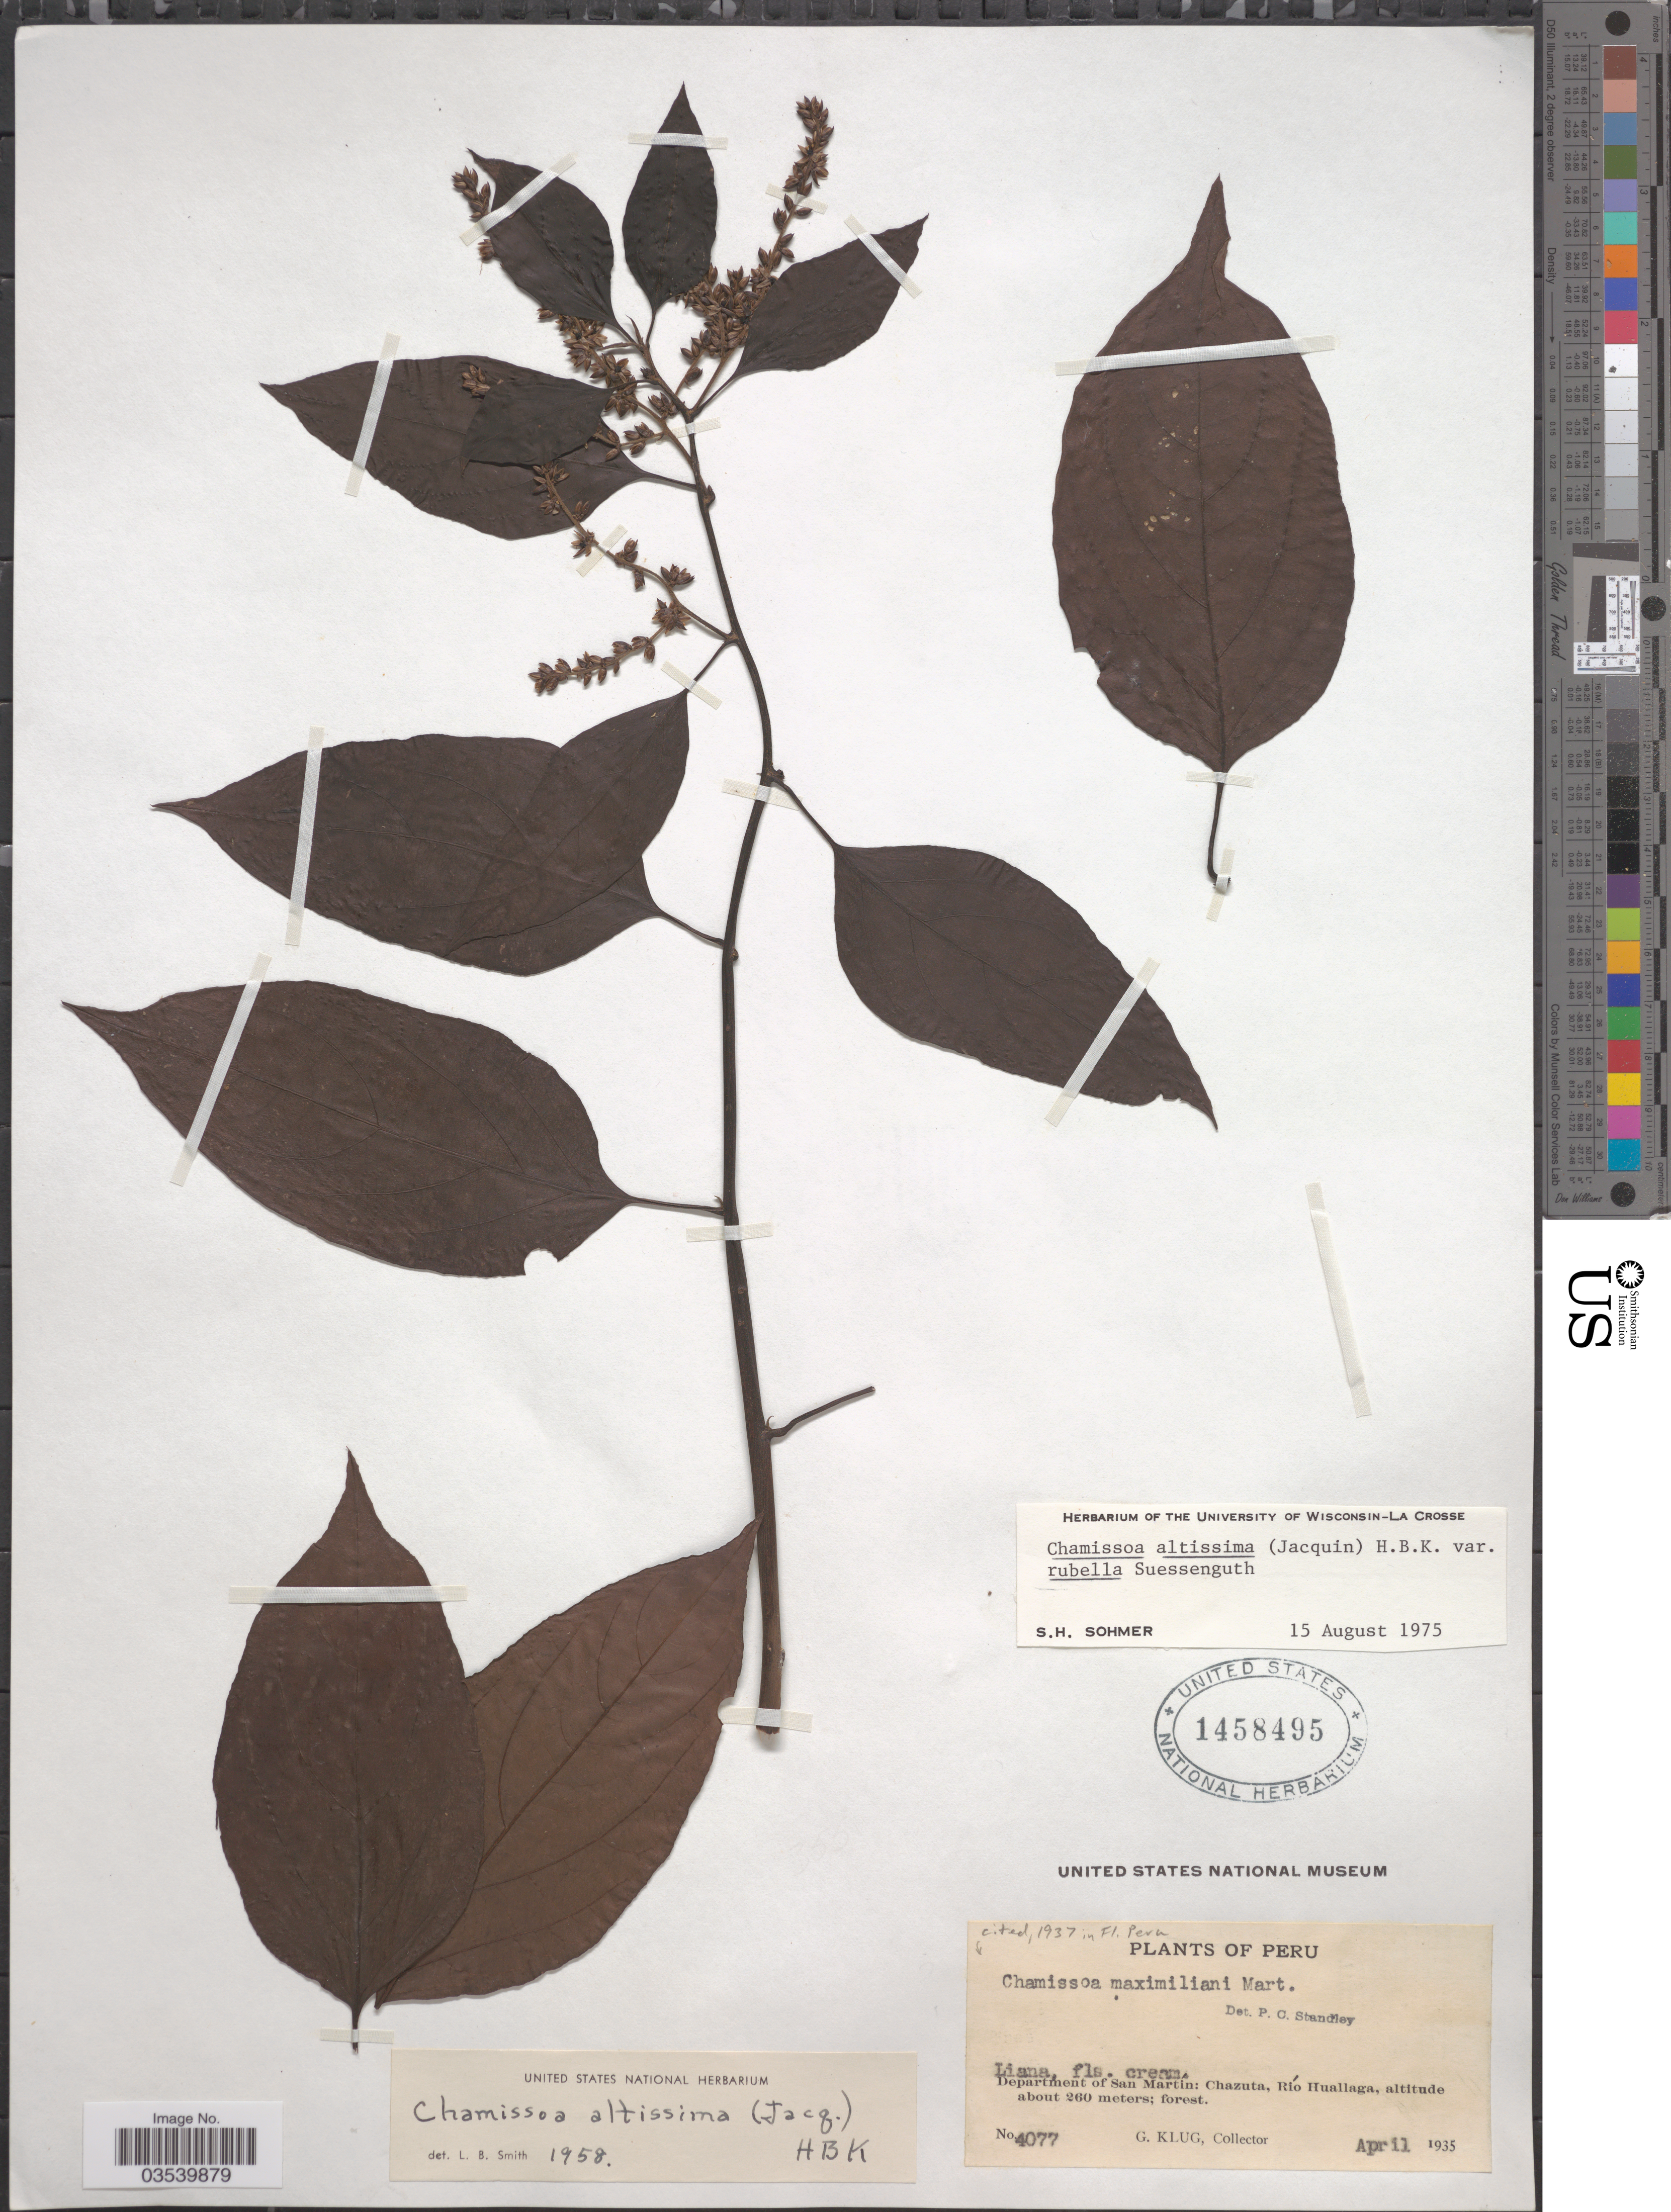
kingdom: Plantae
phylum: Tracheophyta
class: Magnoliopsida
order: Caryophyllales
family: Amaranthaceae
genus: Chamissoa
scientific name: Chamissoa altissima var. rubella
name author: Suess.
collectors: G. Klug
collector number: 4077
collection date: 1935-04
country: Peru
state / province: San Martín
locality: Department of San Martín: Chazuta, Río Huallaga.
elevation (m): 260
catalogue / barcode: US 1458495